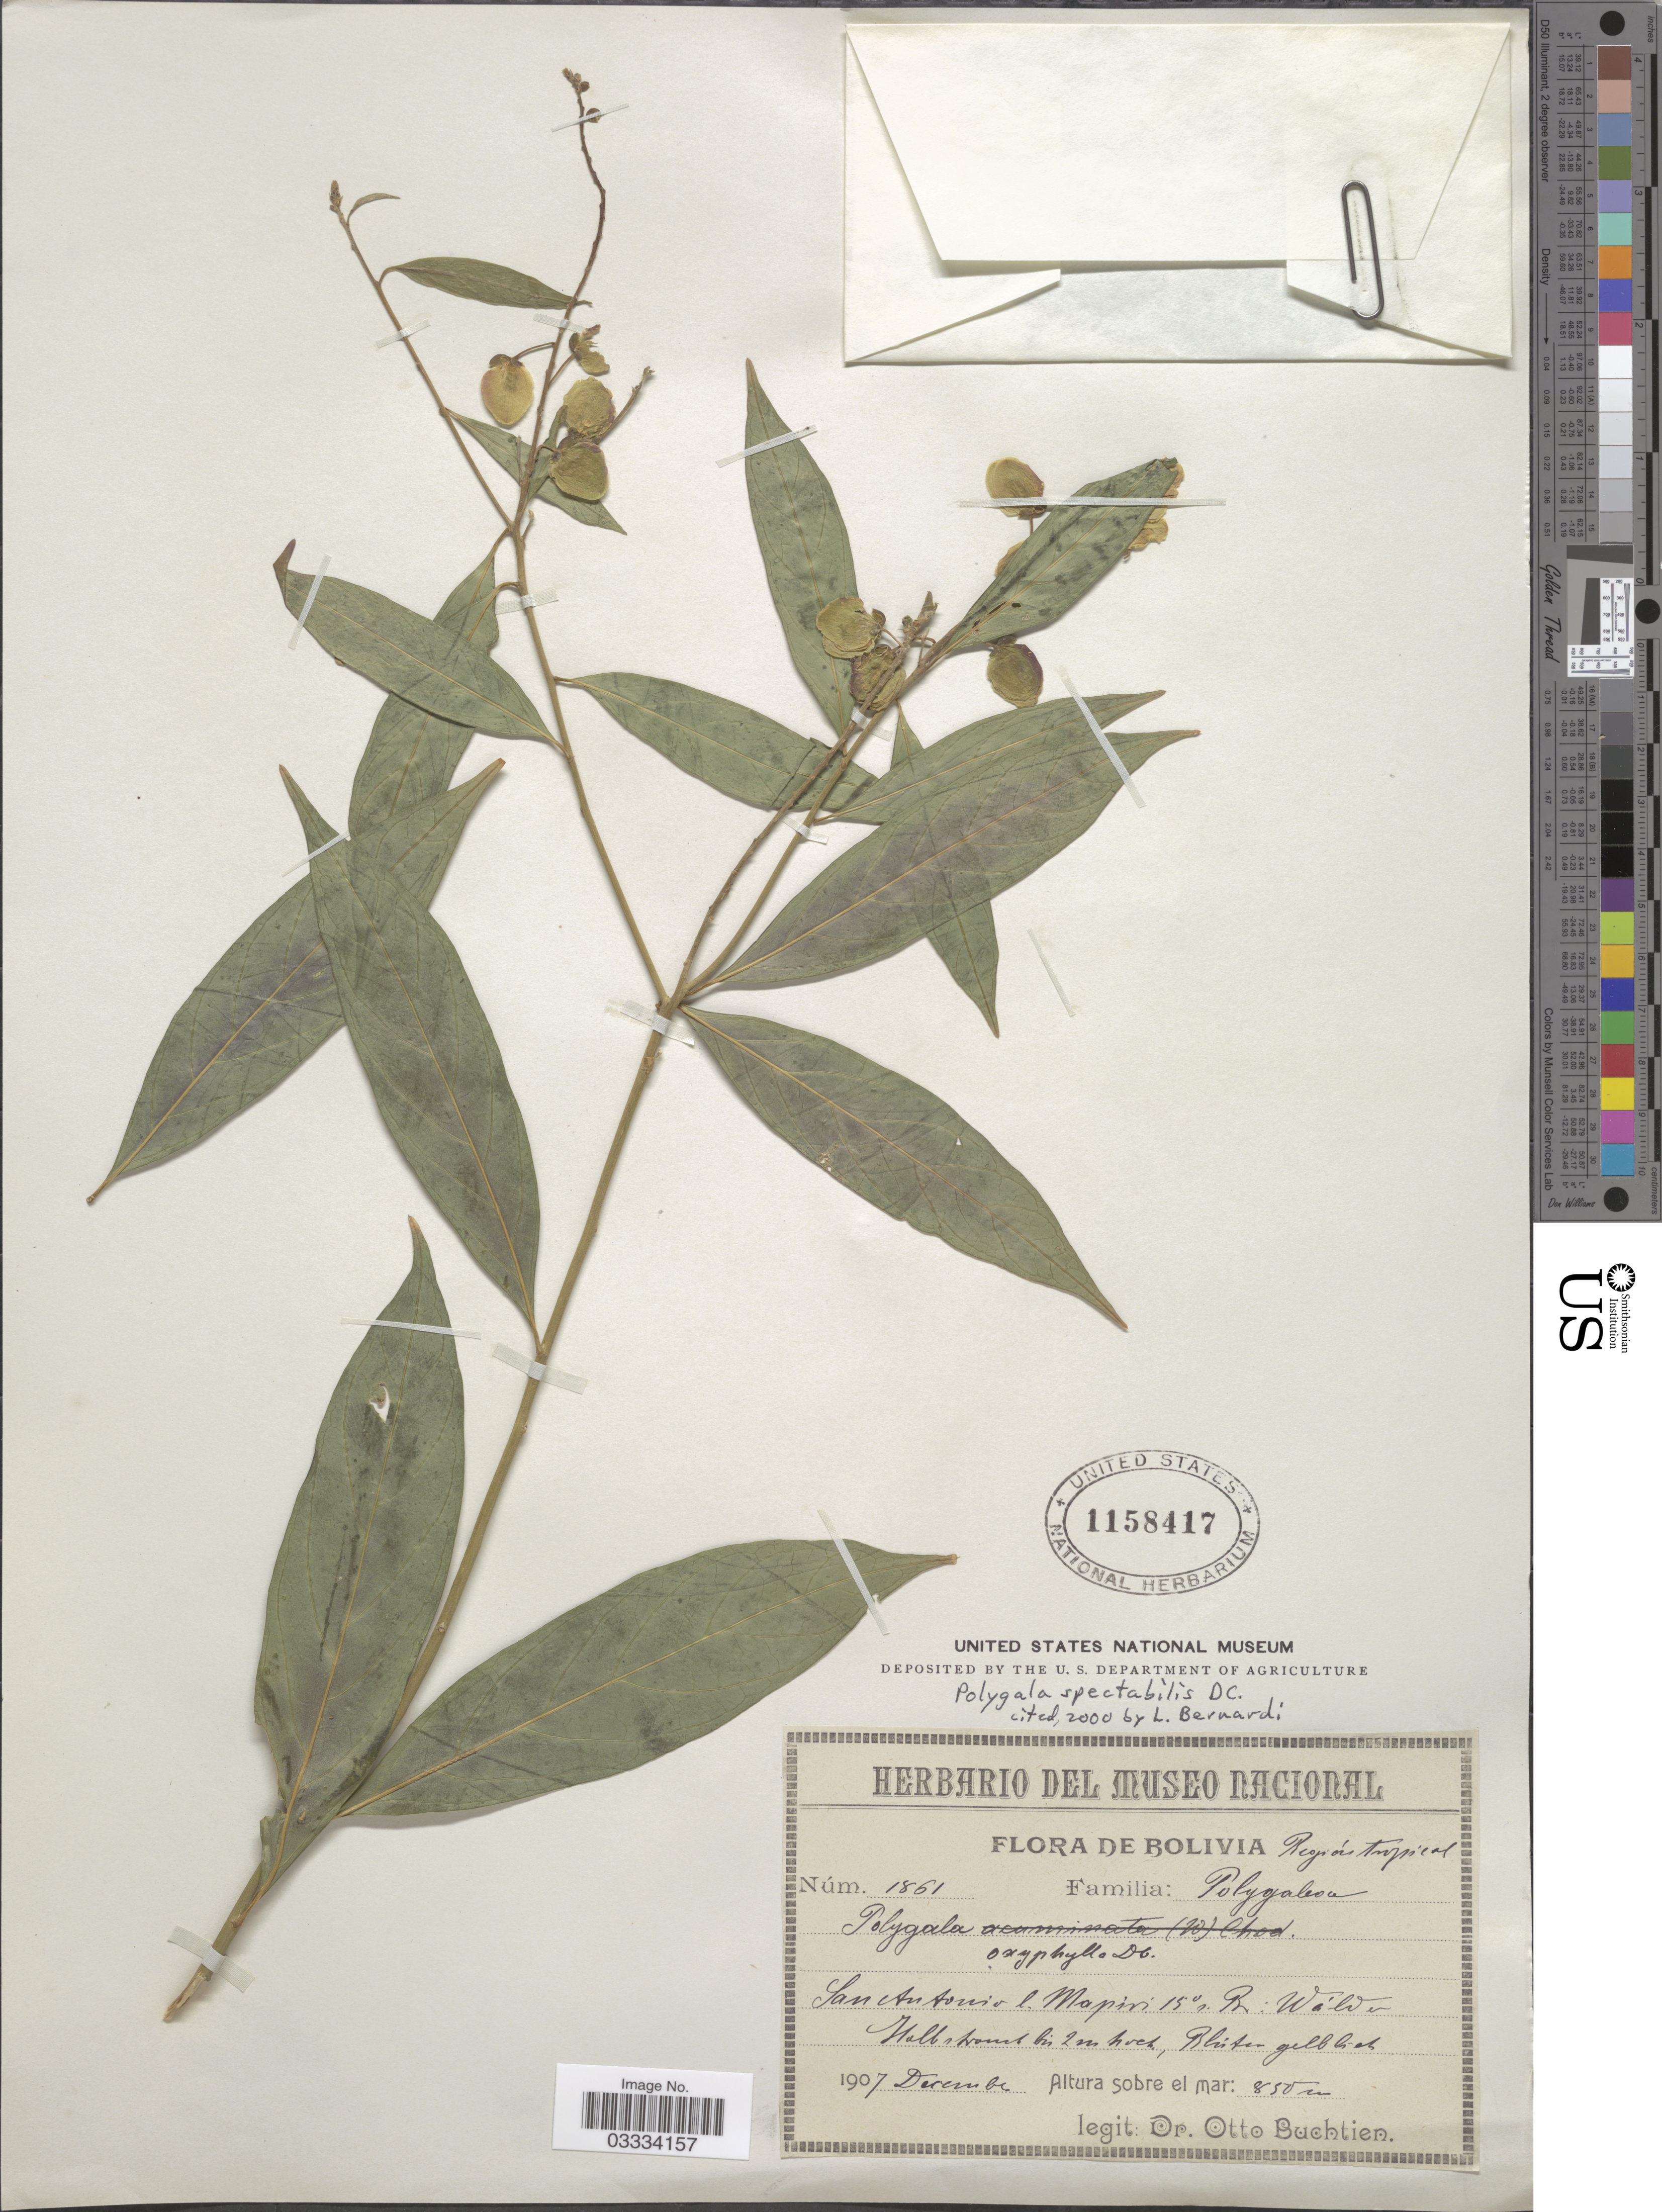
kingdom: Plantae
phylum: Tracheophyta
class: Magnoliopsida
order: Fabales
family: Polygalaceae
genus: Caamembeca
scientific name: Caamembeca andina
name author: (A.W. Benn.) J.F.B. Pastore & Mabb.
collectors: O. Buchtien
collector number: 1861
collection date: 1907-12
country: Bolivia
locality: San Antonio b. Mapiri 15° s.Br.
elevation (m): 850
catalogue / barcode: US 1158417